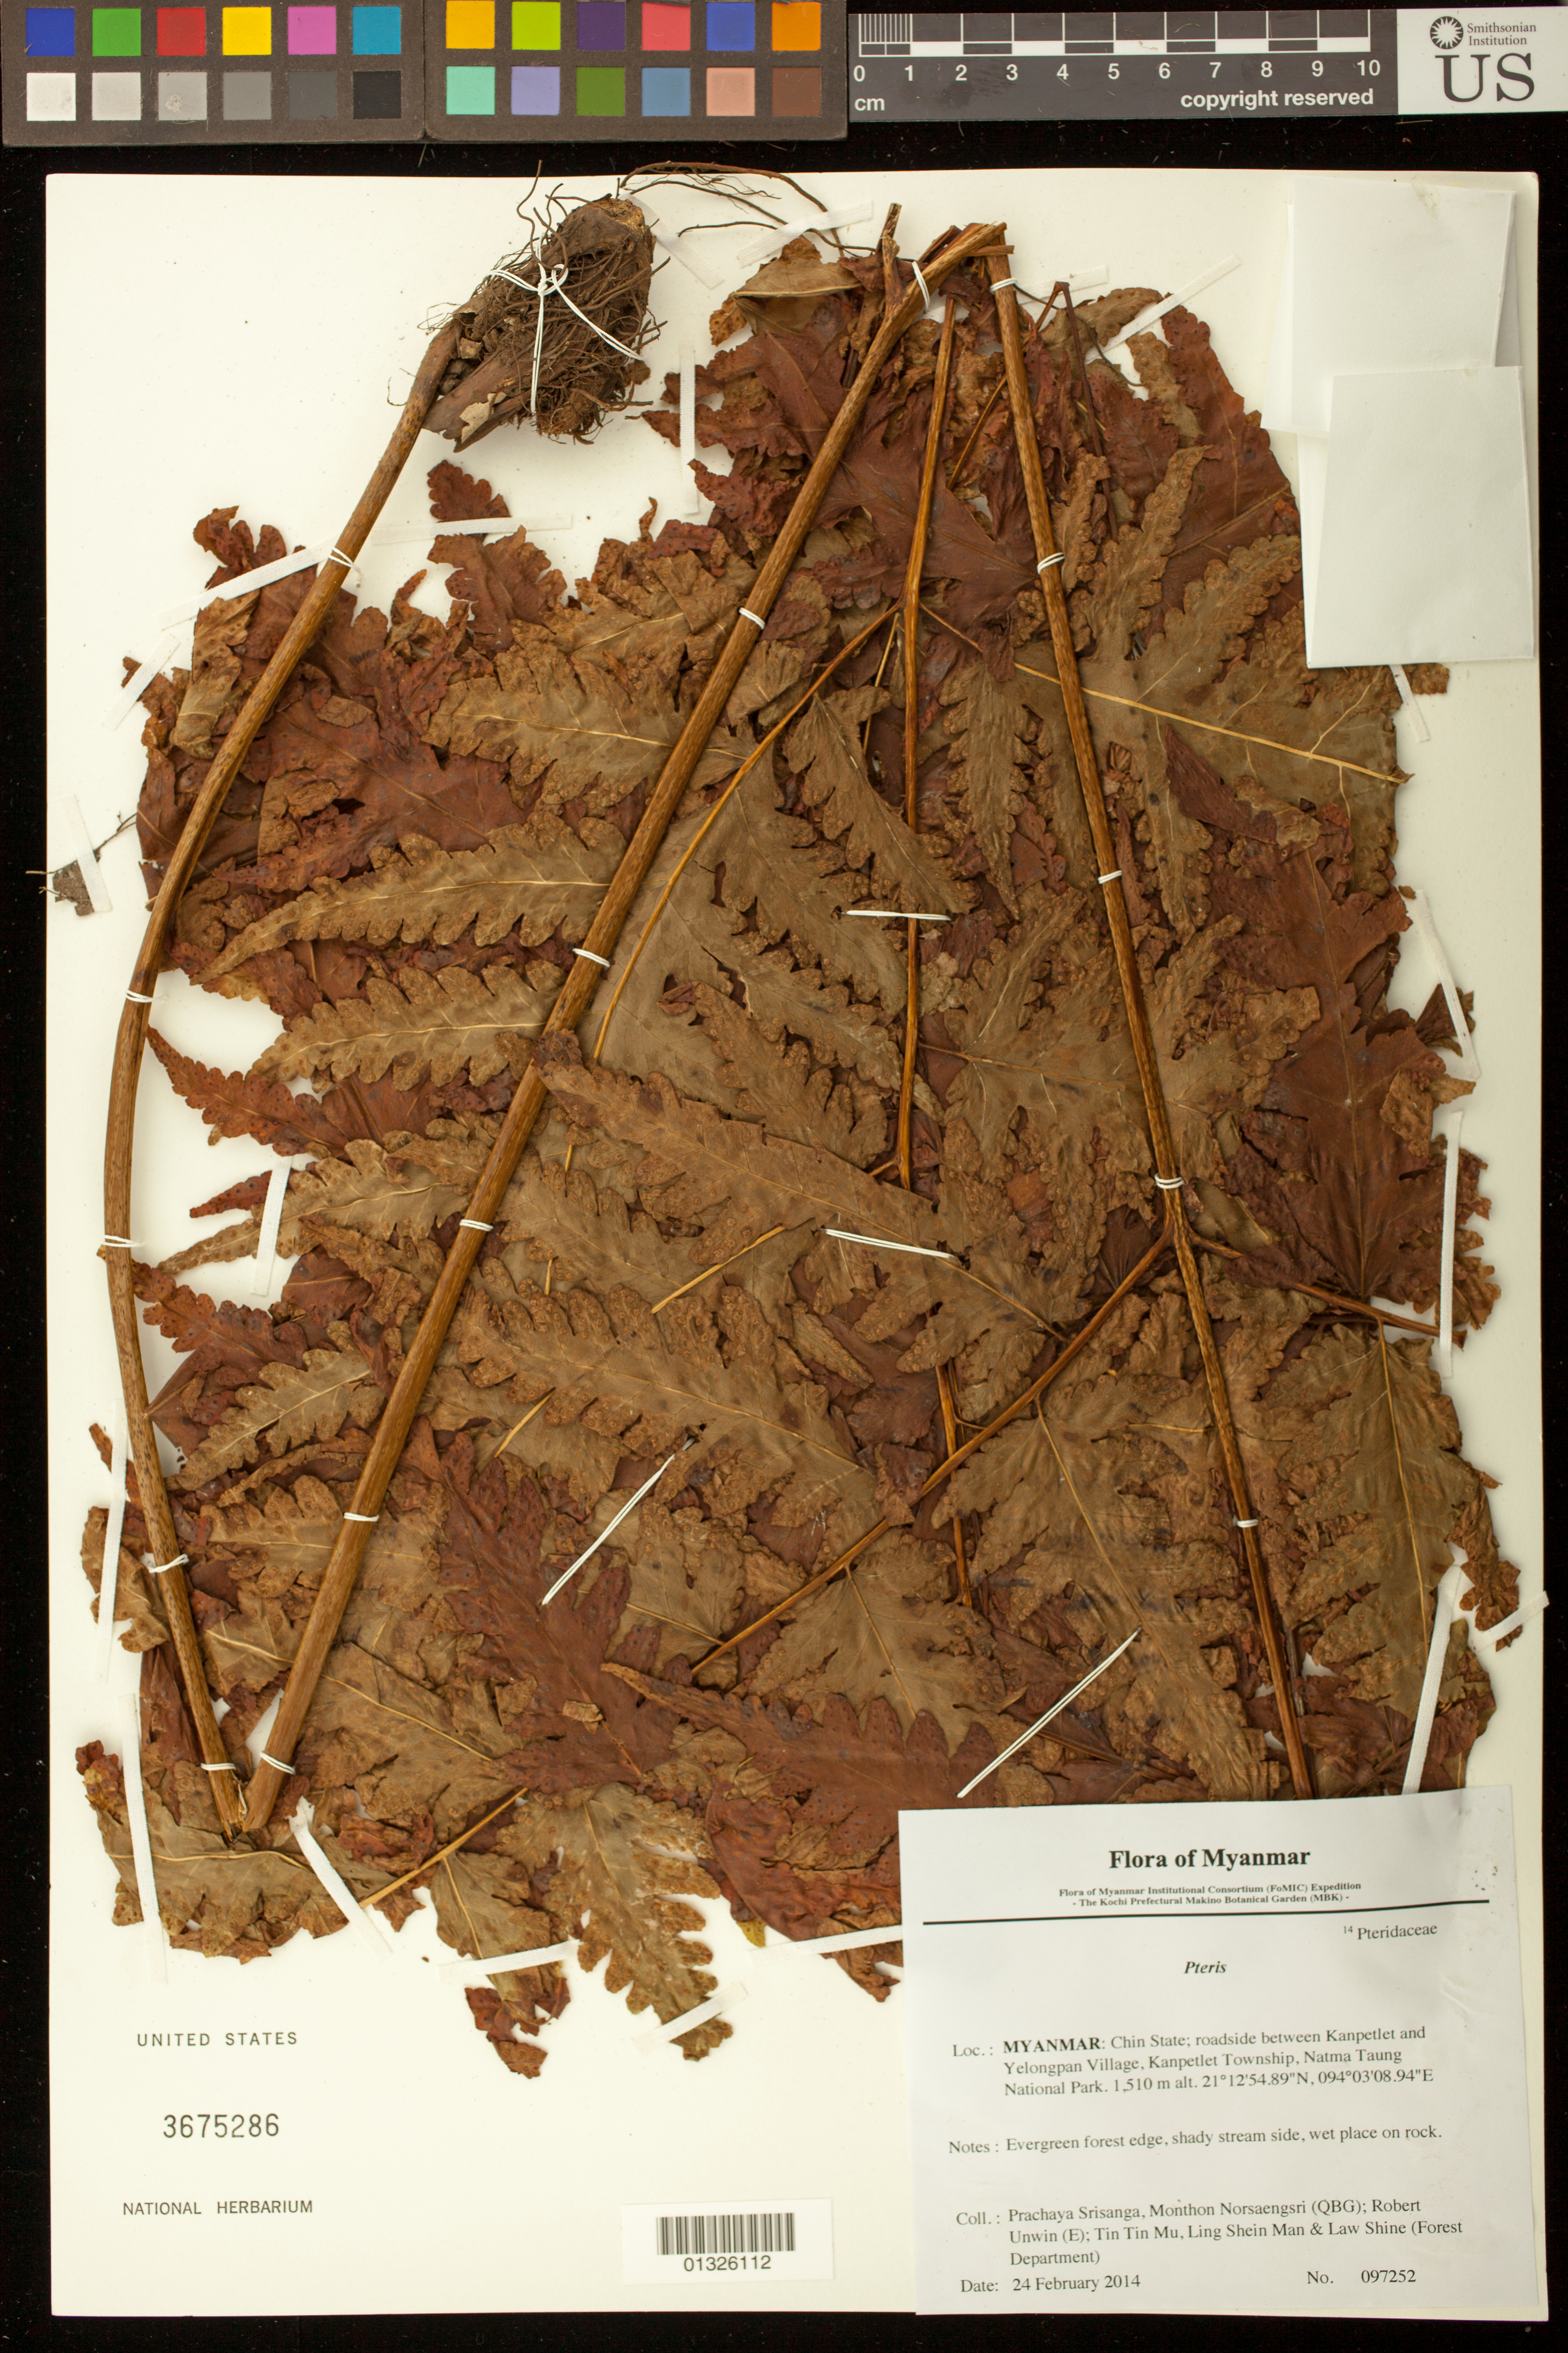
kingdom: Plantae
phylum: Tracheophyta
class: Polypodiopsida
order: Polypodiales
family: Pteridaceae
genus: Pteris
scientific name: Pteris sp.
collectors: P. Srisanga, M. Norsaengsri, R. Unwin, Tin Tin Mu, Ling Shein Man & L. Shine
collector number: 97252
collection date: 2014-02-24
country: Myanmar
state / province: Chin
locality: Roadside between Kanpetlet and Yelongpan Village, Kanpetlet Township, Natma Taung National Park.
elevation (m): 1510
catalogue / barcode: US 3675286